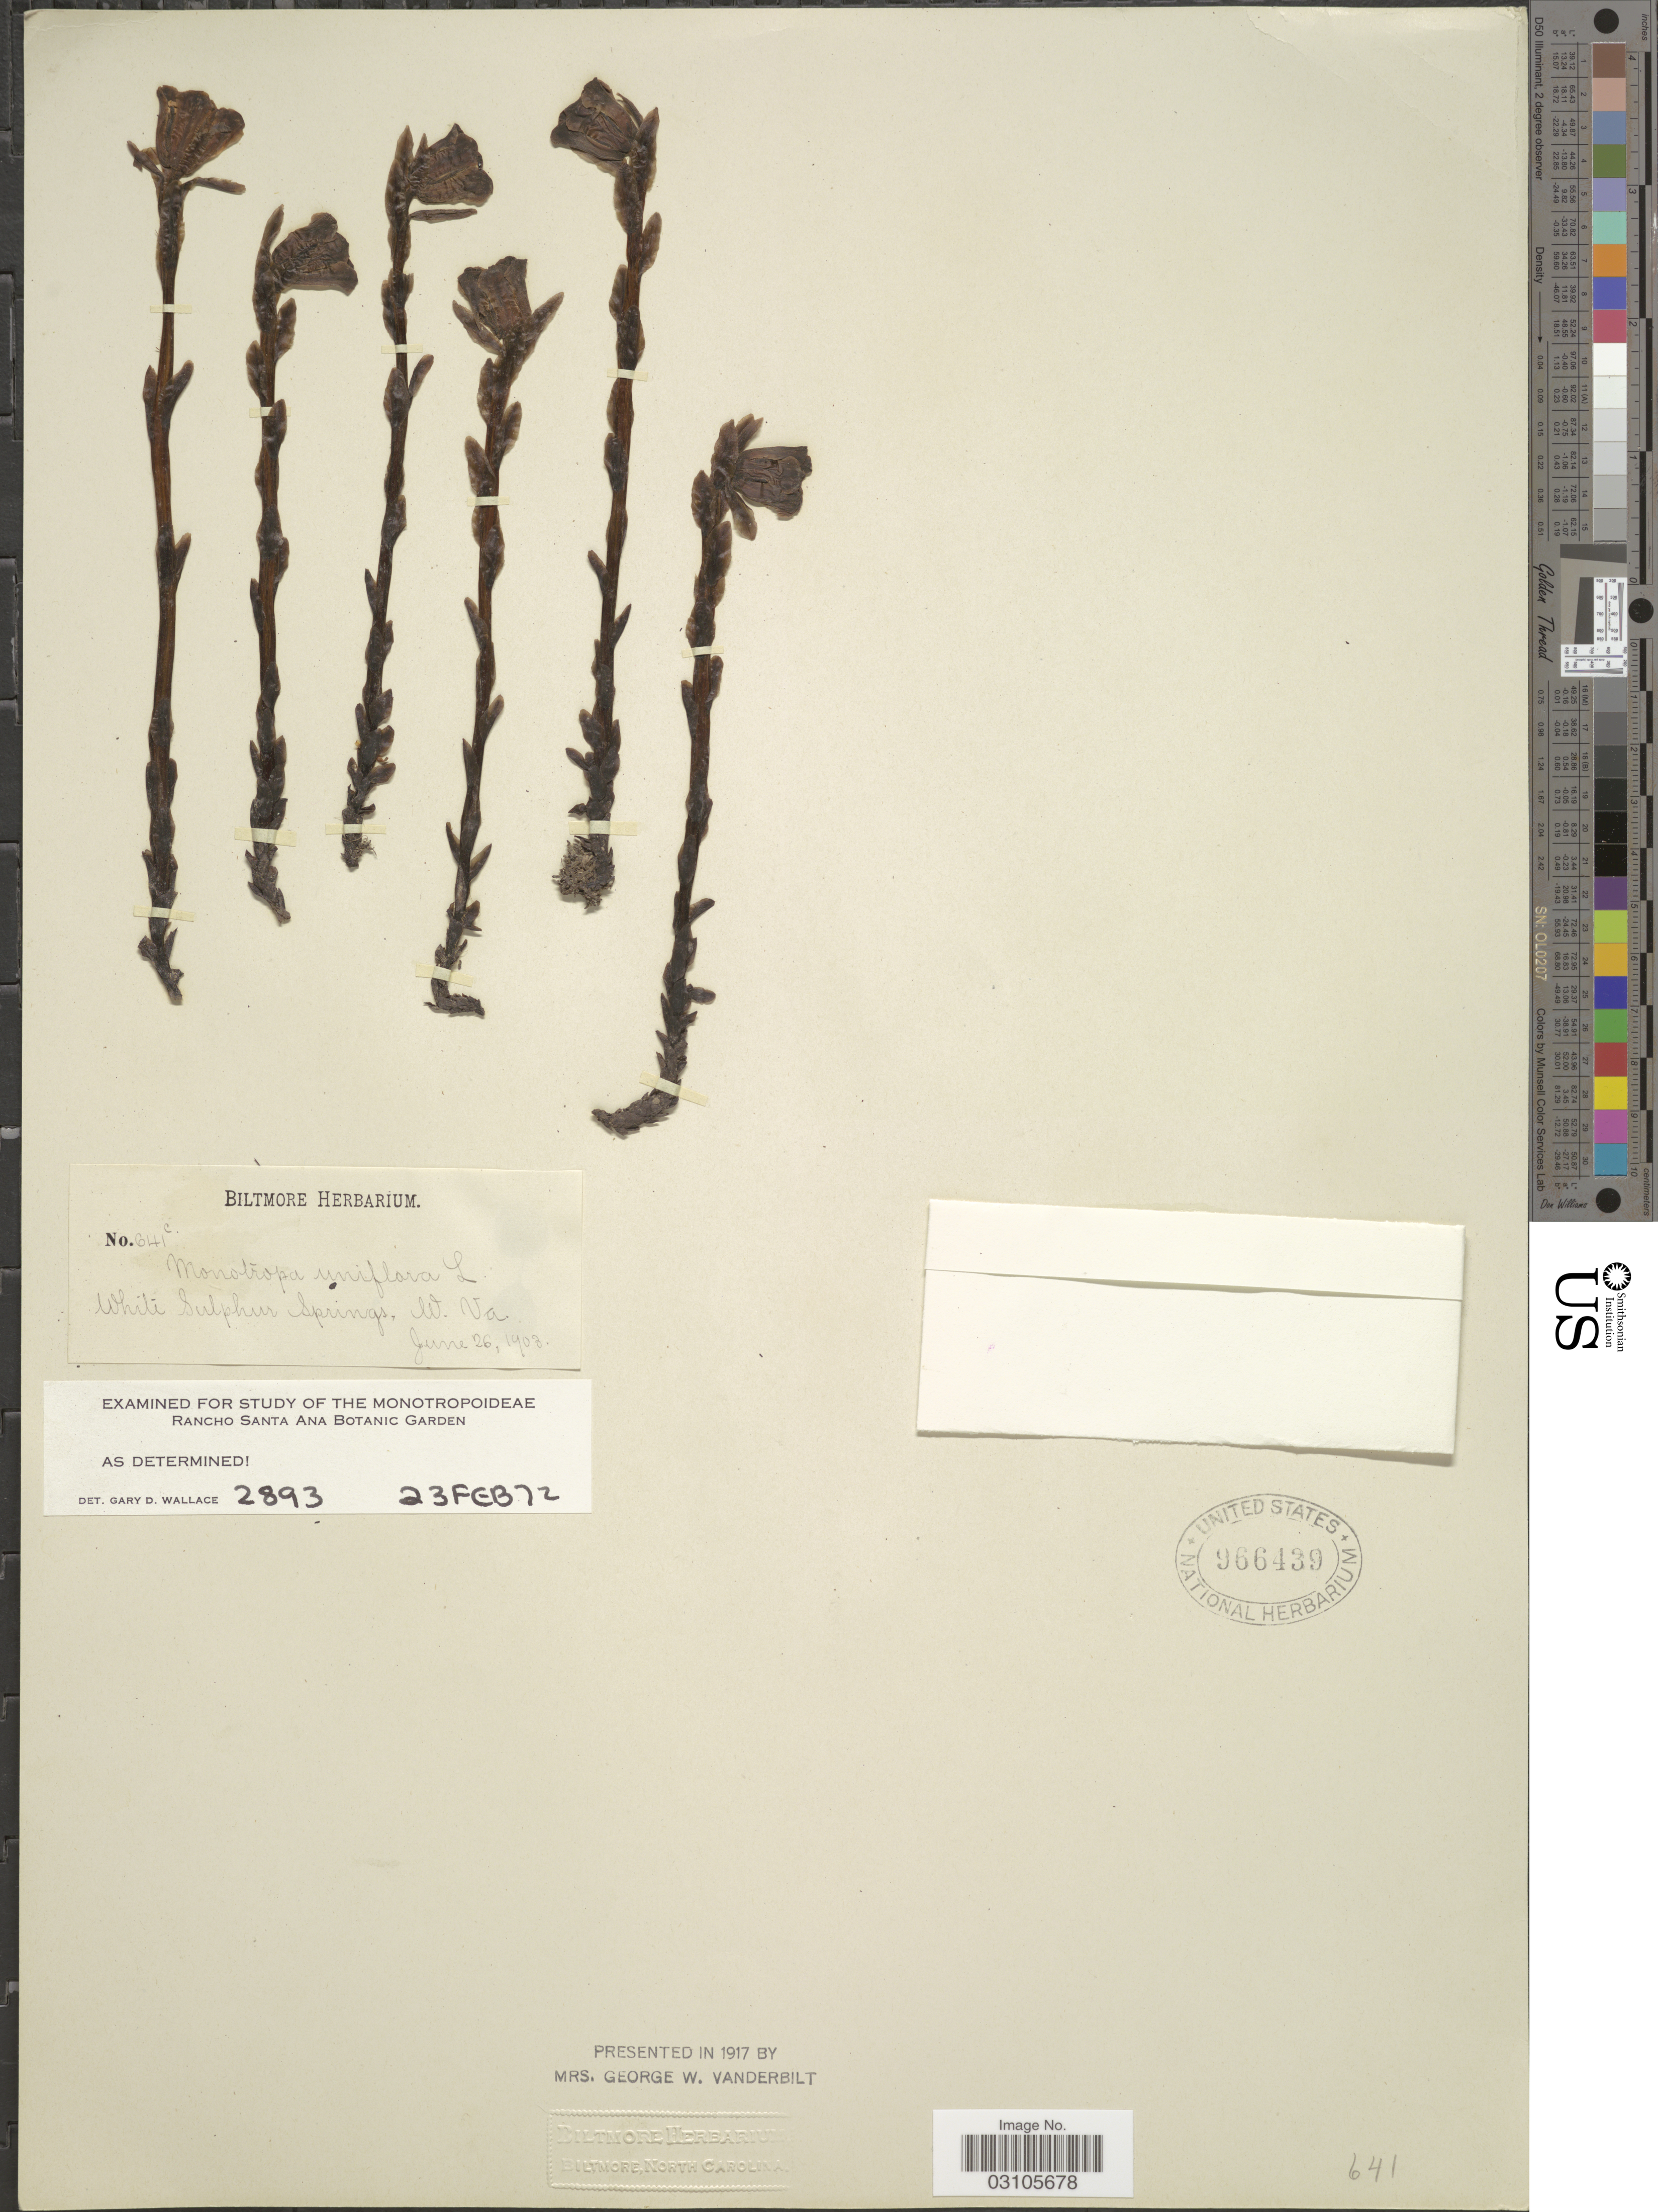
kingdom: Plantae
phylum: Tracheophyta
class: Magnoliopsida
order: Ericales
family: Ericaceae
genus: Monotropa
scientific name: Monotropa uniflora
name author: L.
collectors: ex herb. Biltmore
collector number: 641c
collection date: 1903-06-26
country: United States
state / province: West Virginia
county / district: Greenbrier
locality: White Sulphur Springs.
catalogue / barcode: US 966439